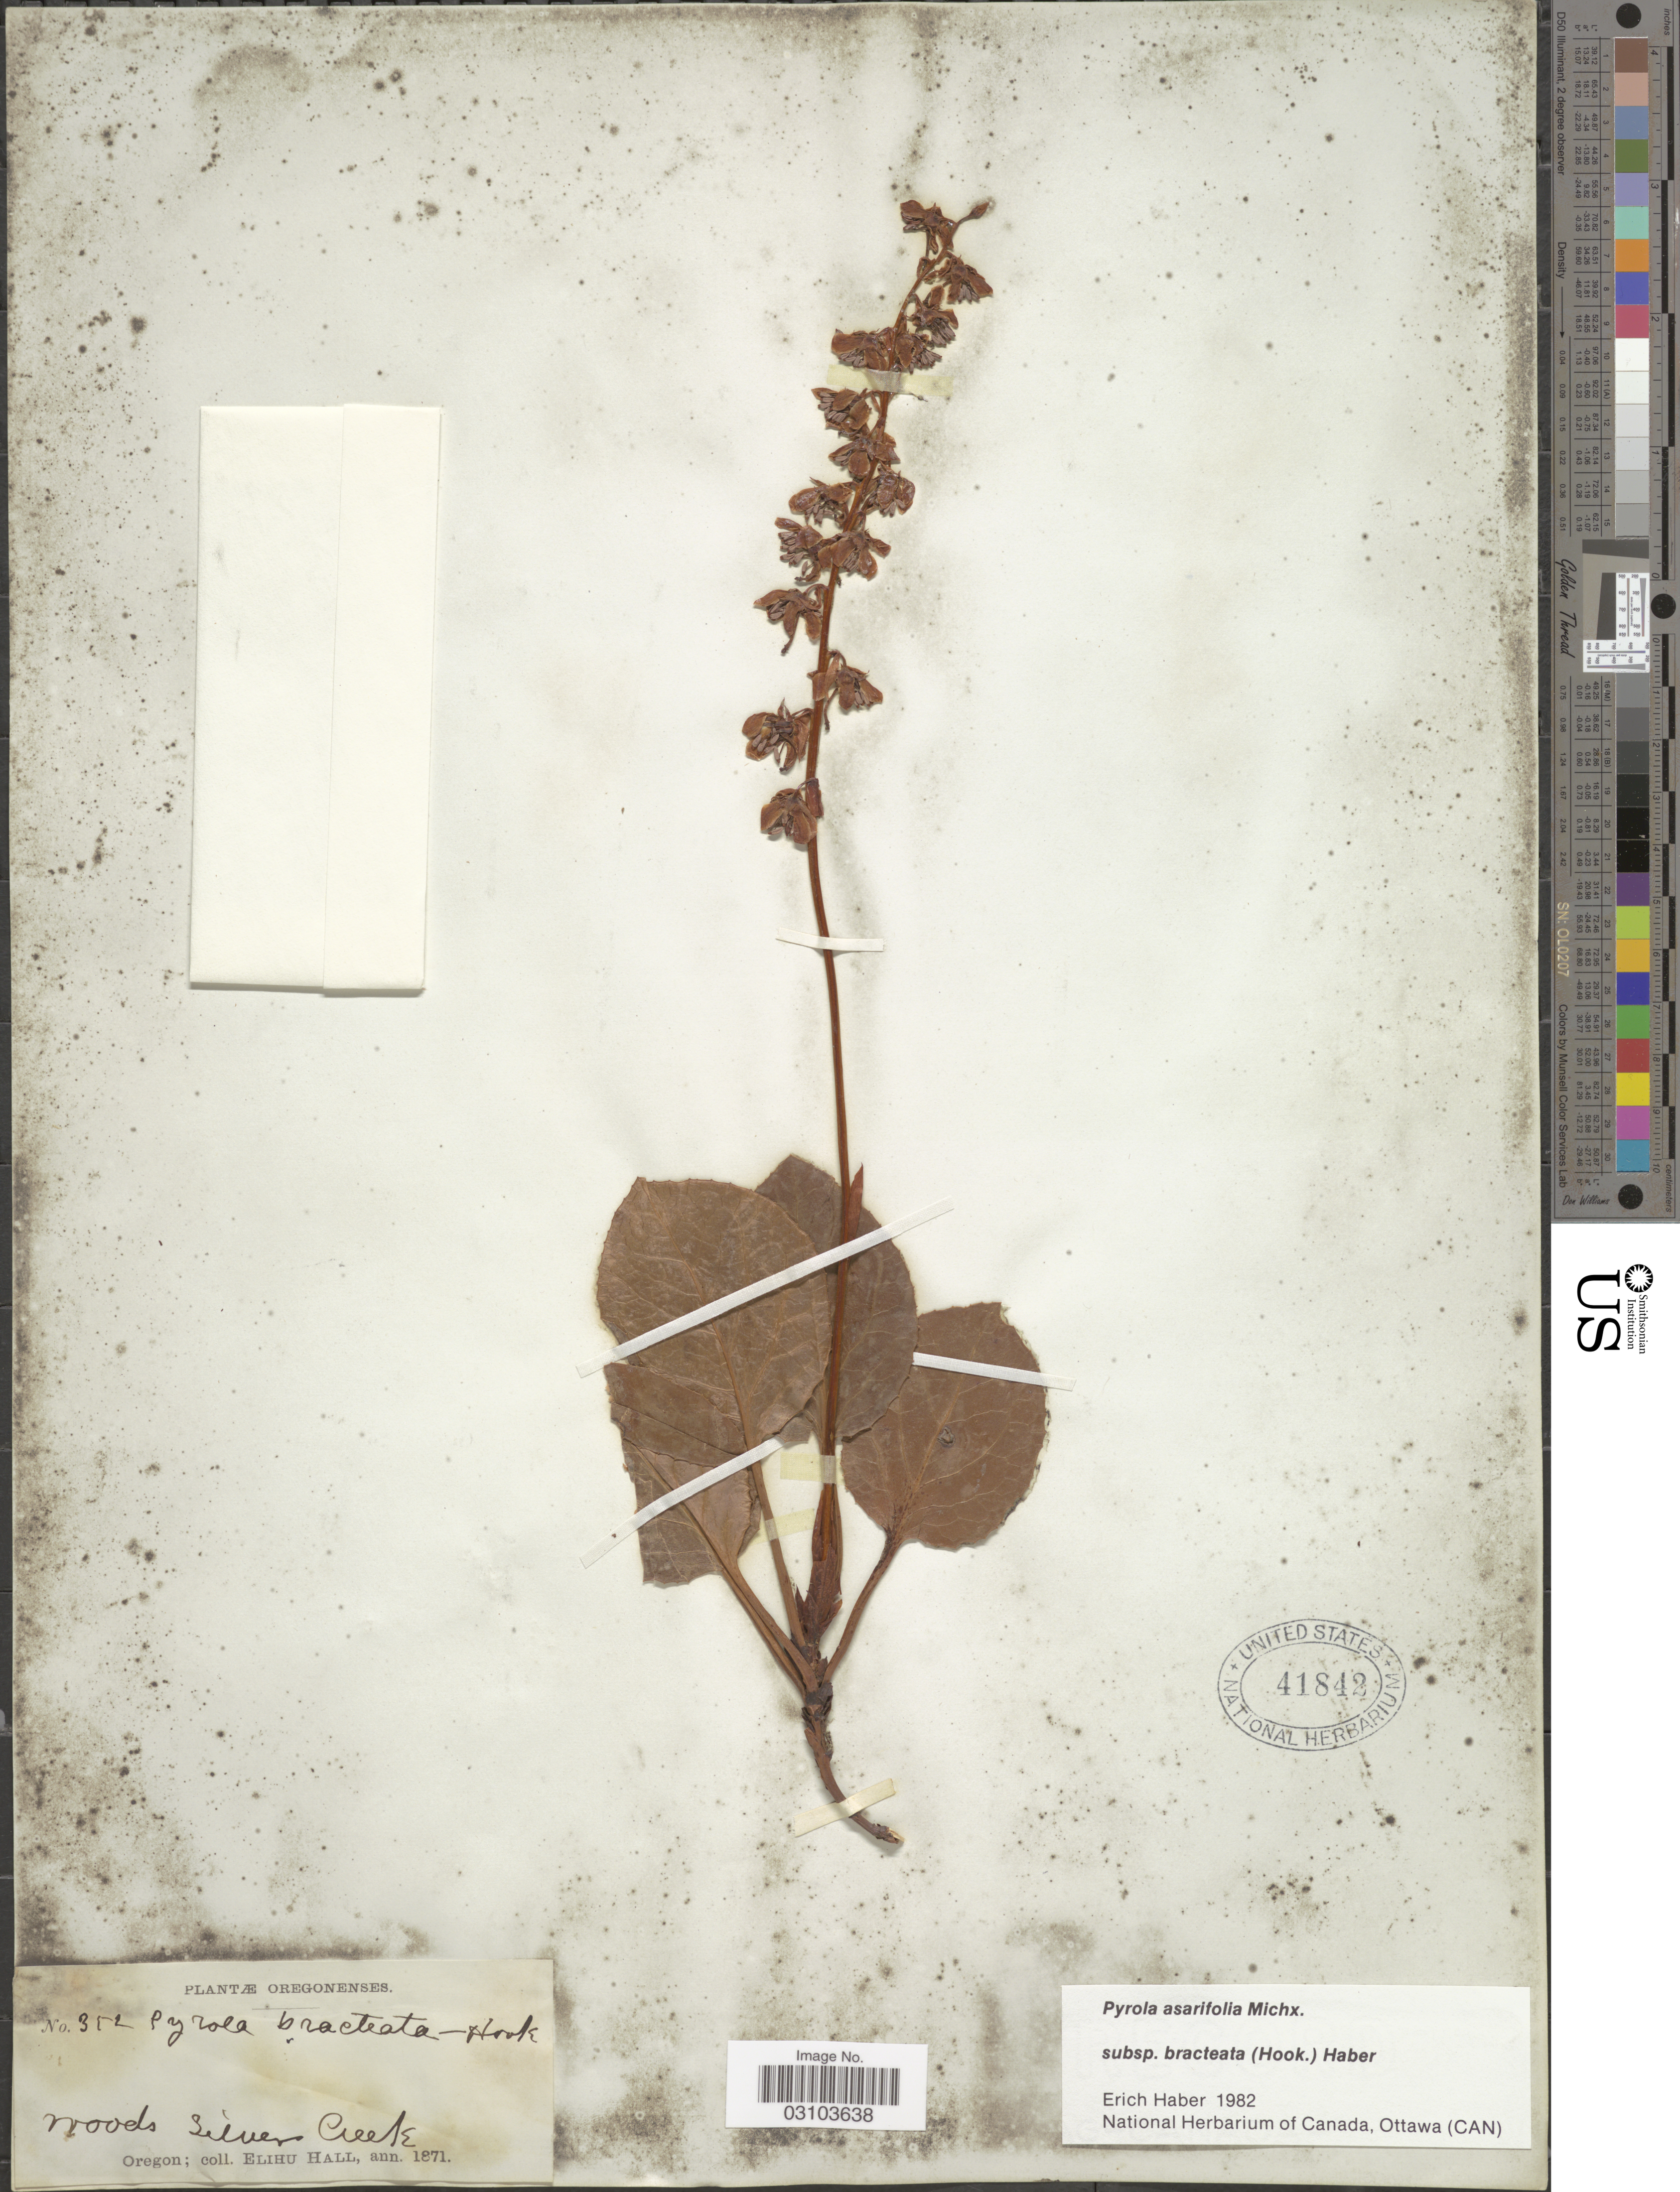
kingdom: Plantae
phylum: Tracheophyta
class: Magnoliopsida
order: Ericales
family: Ericaceae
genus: Pyrola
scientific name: Pyrola asarifolia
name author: Michx.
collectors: E. Hall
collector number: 352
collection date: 1871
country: United States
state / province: Oregon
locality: Woods Silver Creek.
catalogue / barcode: US 41842